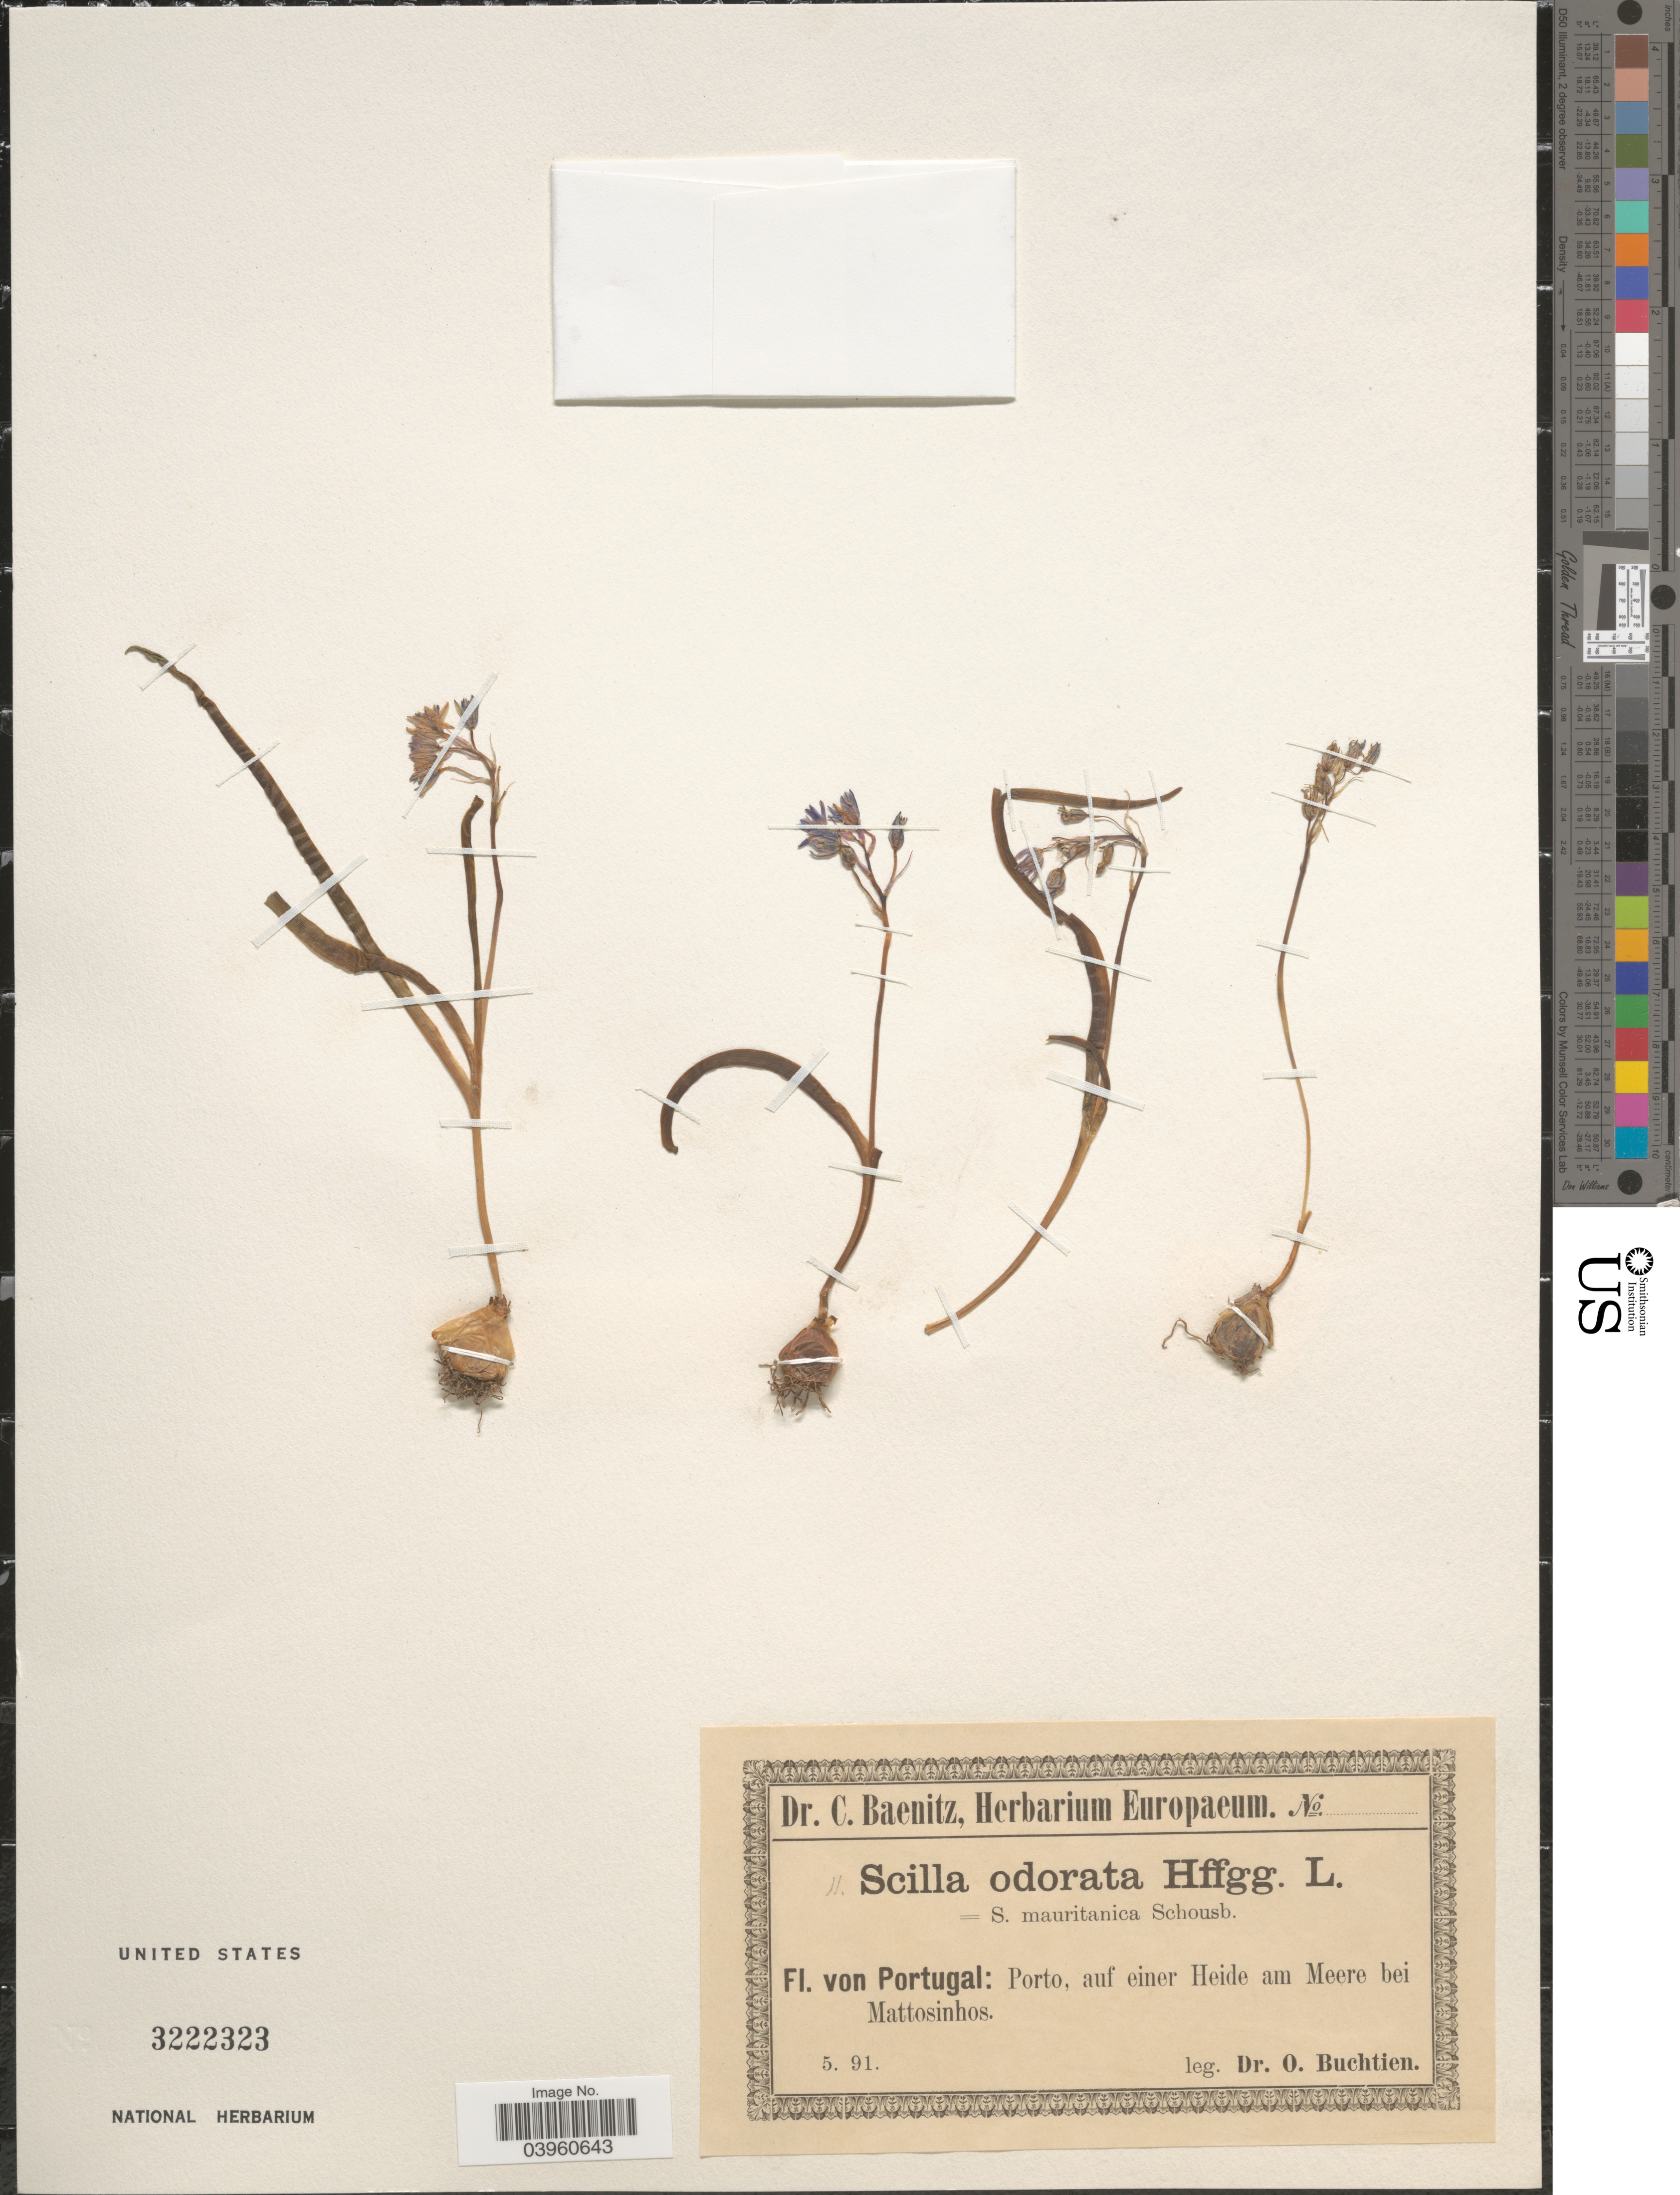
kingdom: Plantae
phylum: Tracheophyta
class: Liliopsida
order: Asparagales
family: Asparagaceae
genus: Scilla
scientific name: Scilla odorata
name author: Link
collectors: O. Buchtien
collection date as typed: Transcribed d/m/y: /5/91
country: Portugal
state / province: Porto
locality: Auf einer Heide am Meere bei Mattosinhos.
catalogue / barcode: US 3222323